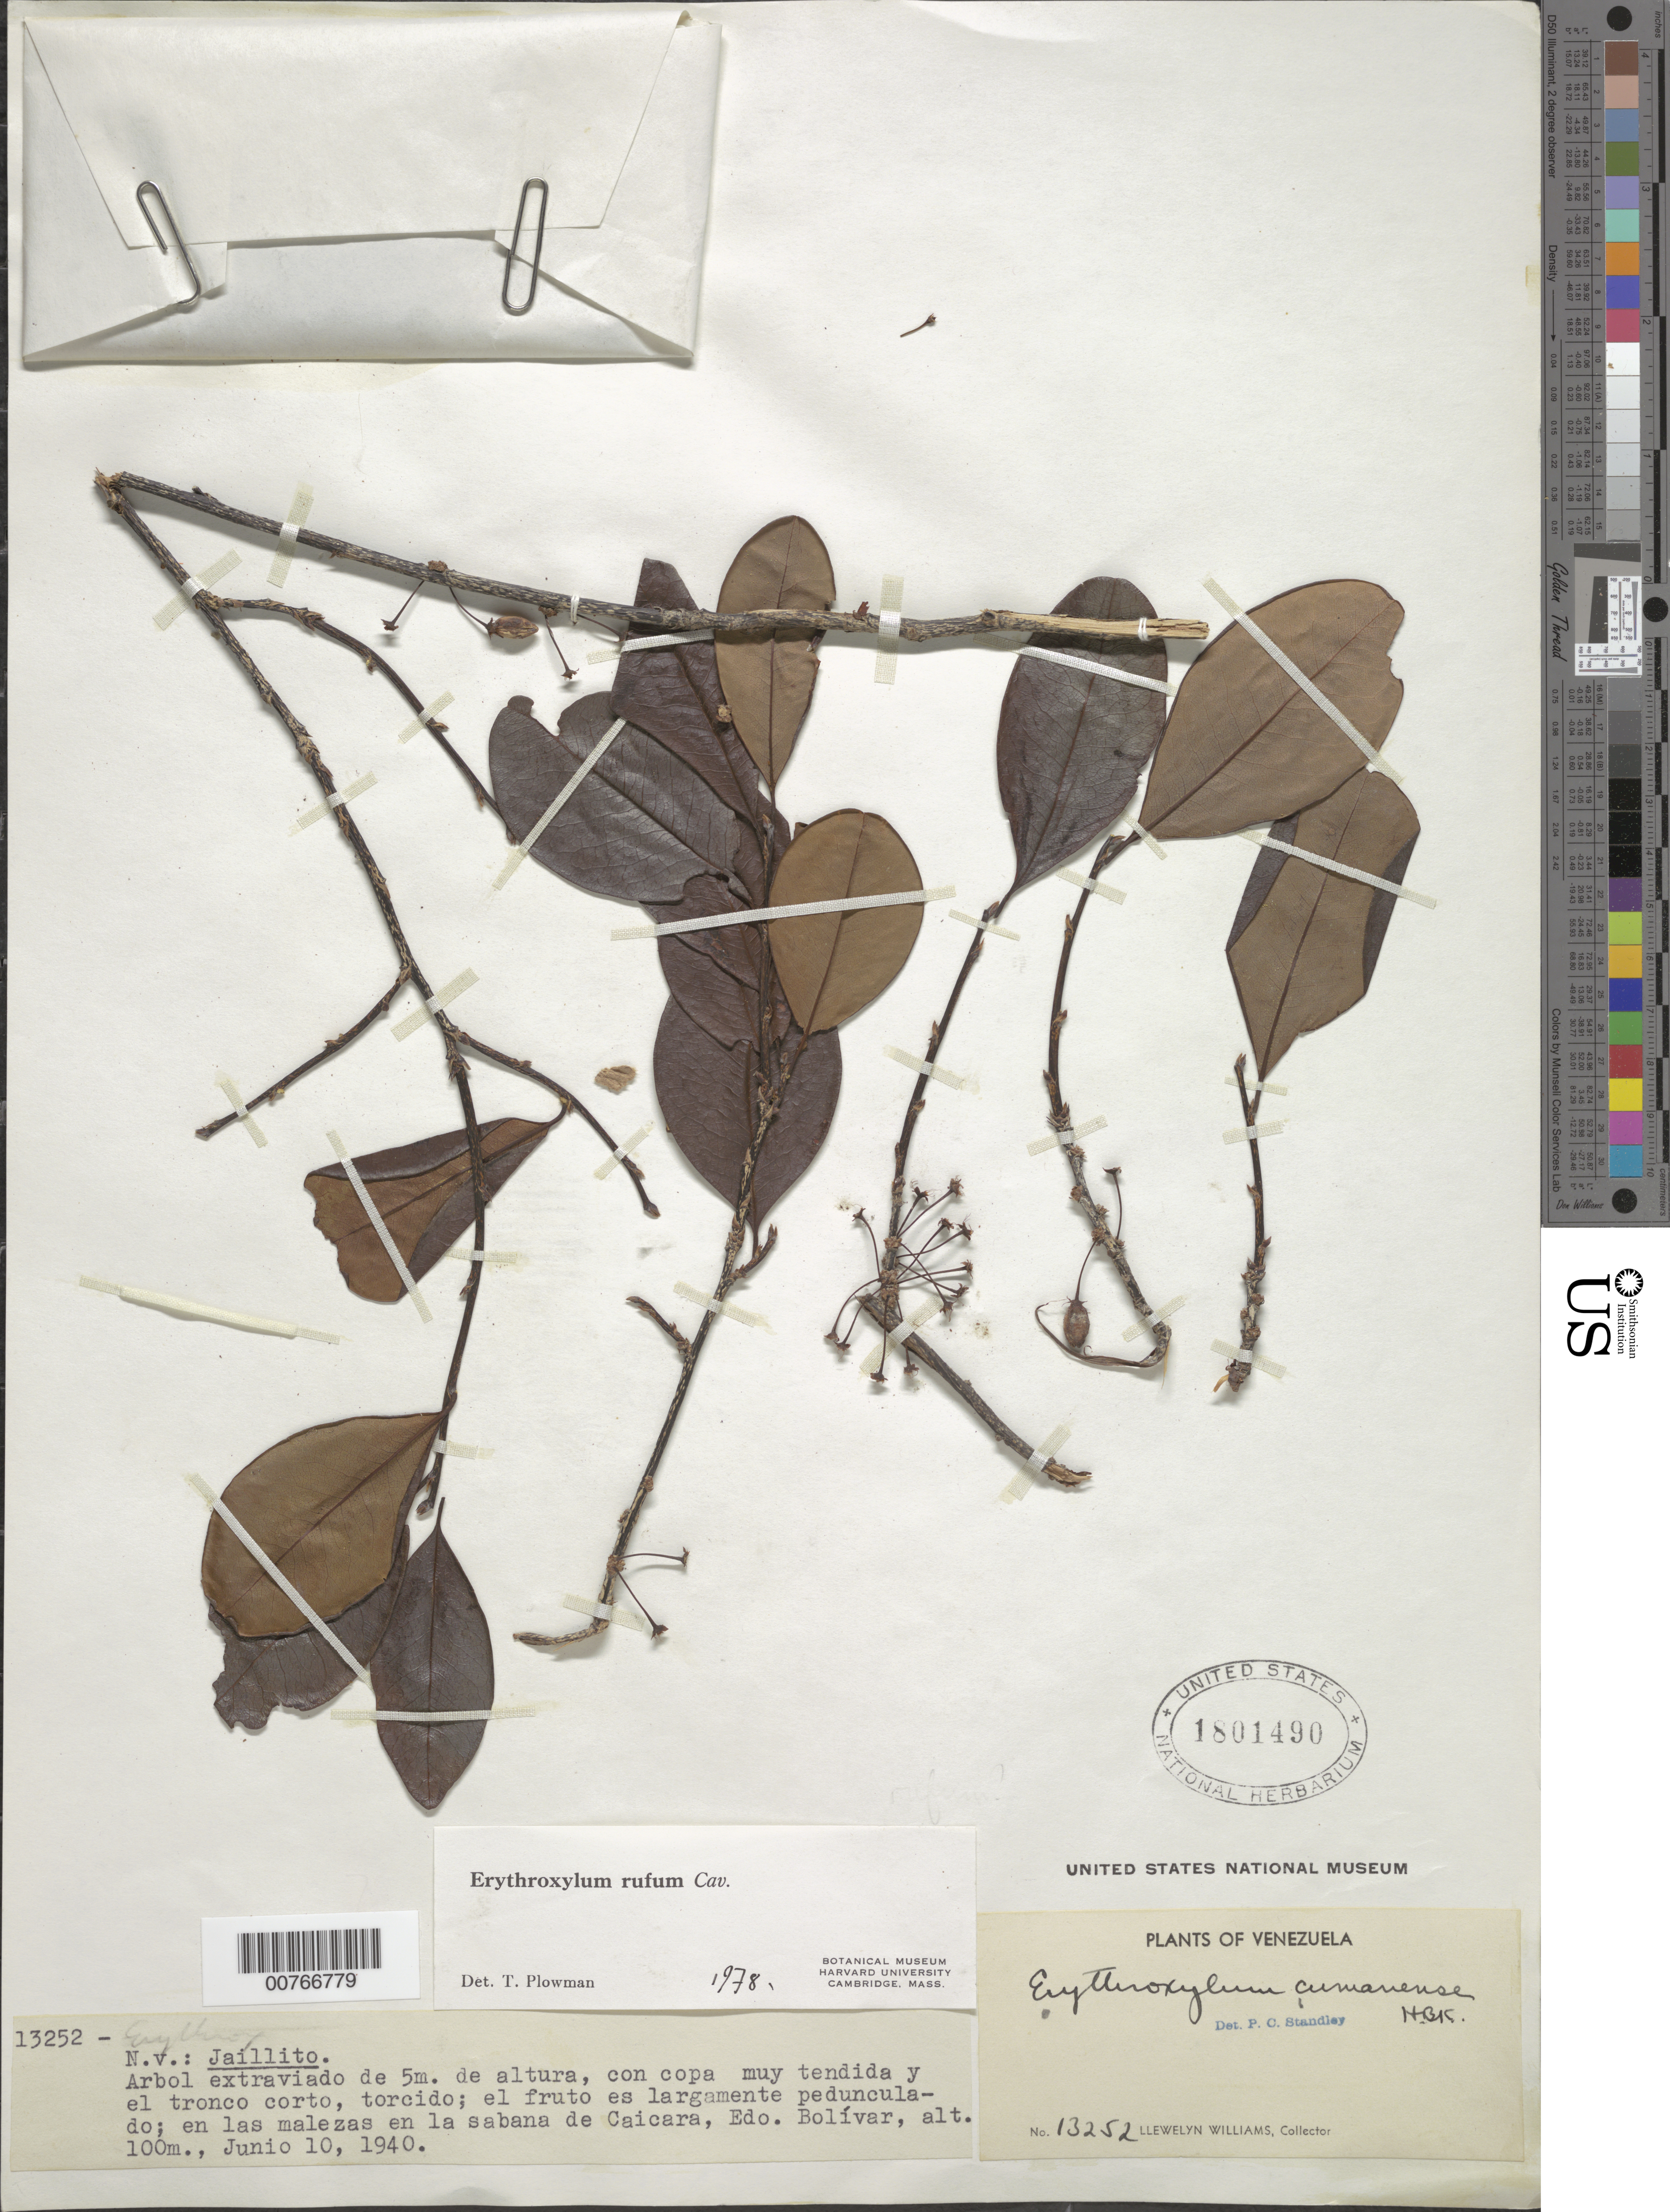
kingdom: Plantae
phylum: Tracheophyta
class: Magnoliopsida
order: Malpighiales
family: Erythroxylaceae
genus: Erythroxylum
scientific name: Erythroxylum rufum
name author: Cav.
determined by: Plowman, Timothy C.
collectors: Ll. Williams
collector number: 13252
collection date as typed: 10-Jun-40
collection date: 1940-06-10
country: Venezuela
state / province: Bolívar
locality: Caicara, Medio Orinoco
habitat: Sabana; en las malezas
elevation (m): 100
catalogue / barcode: US 1801490